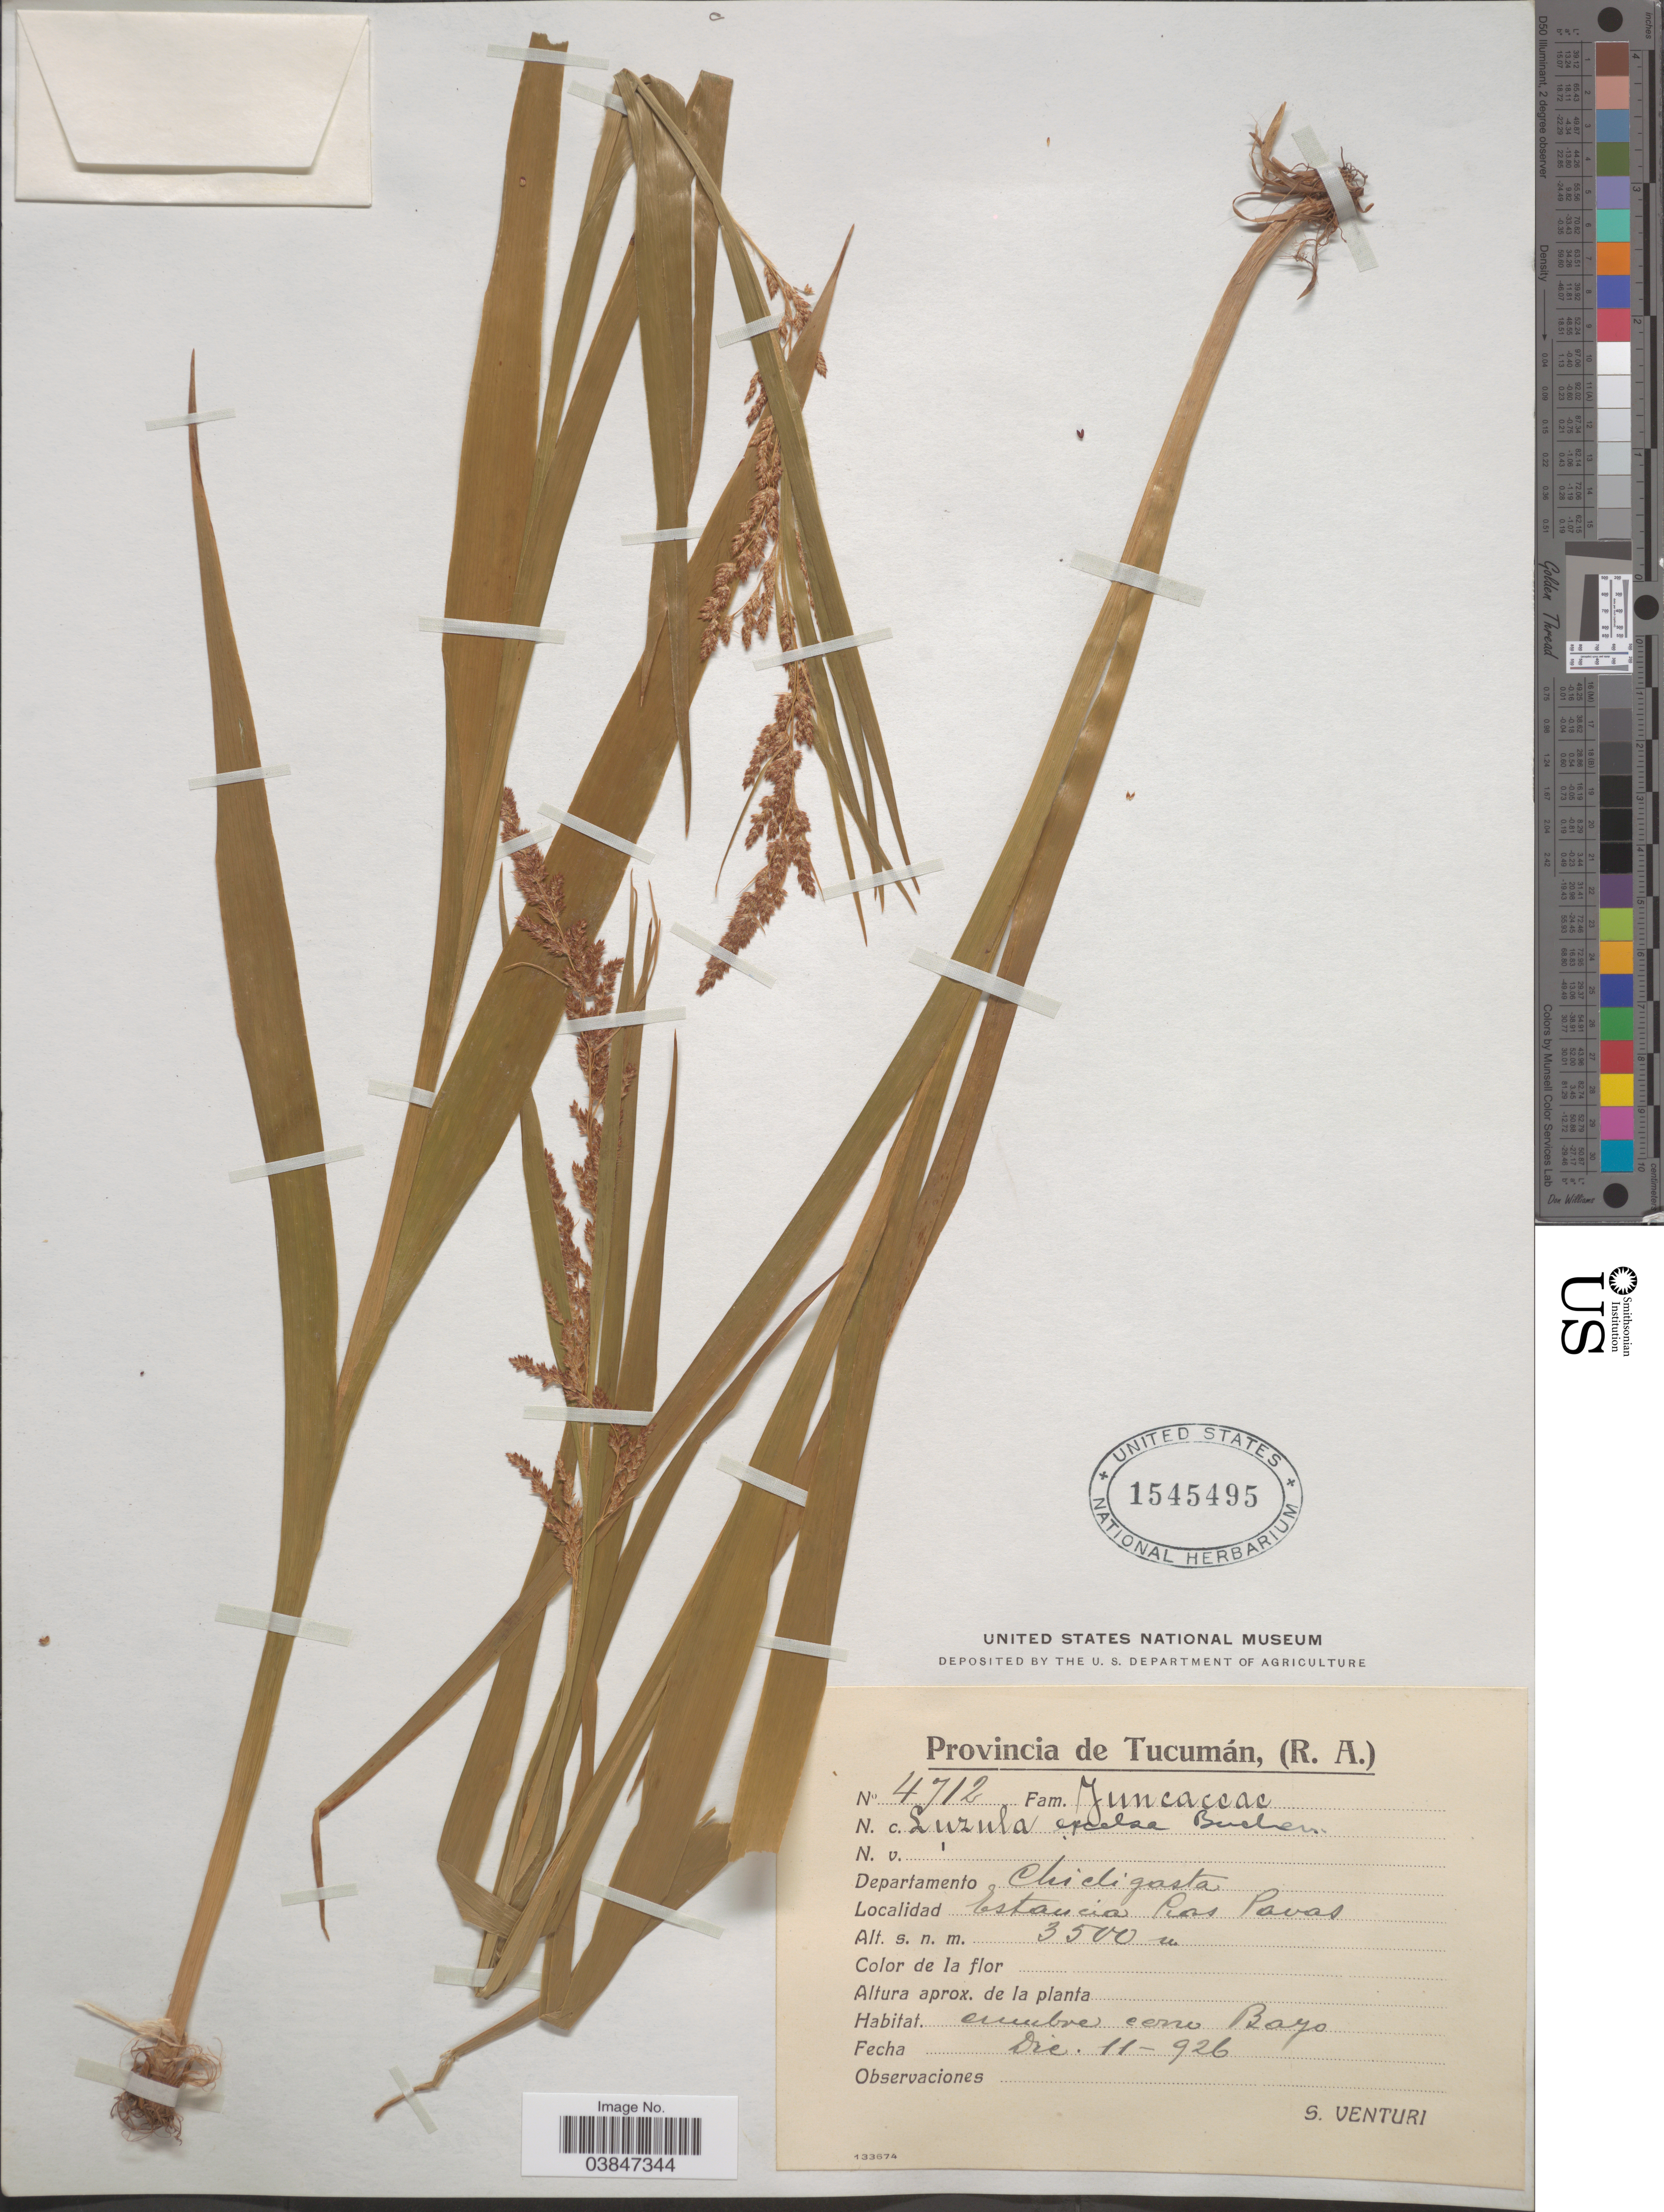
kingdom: Plantae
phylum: Tracheophyta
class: Liliopsida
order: Poales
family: Juncaceae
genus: Luzula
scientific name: Luzula excelsa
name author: Buchenau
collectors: S. Venturi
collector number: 4712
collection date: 1926-12-11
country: Argentina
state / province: Tucuman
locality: Departamento Chicligasta. Estancia Las Pavas.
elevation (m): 3500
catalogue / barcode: US 1545495